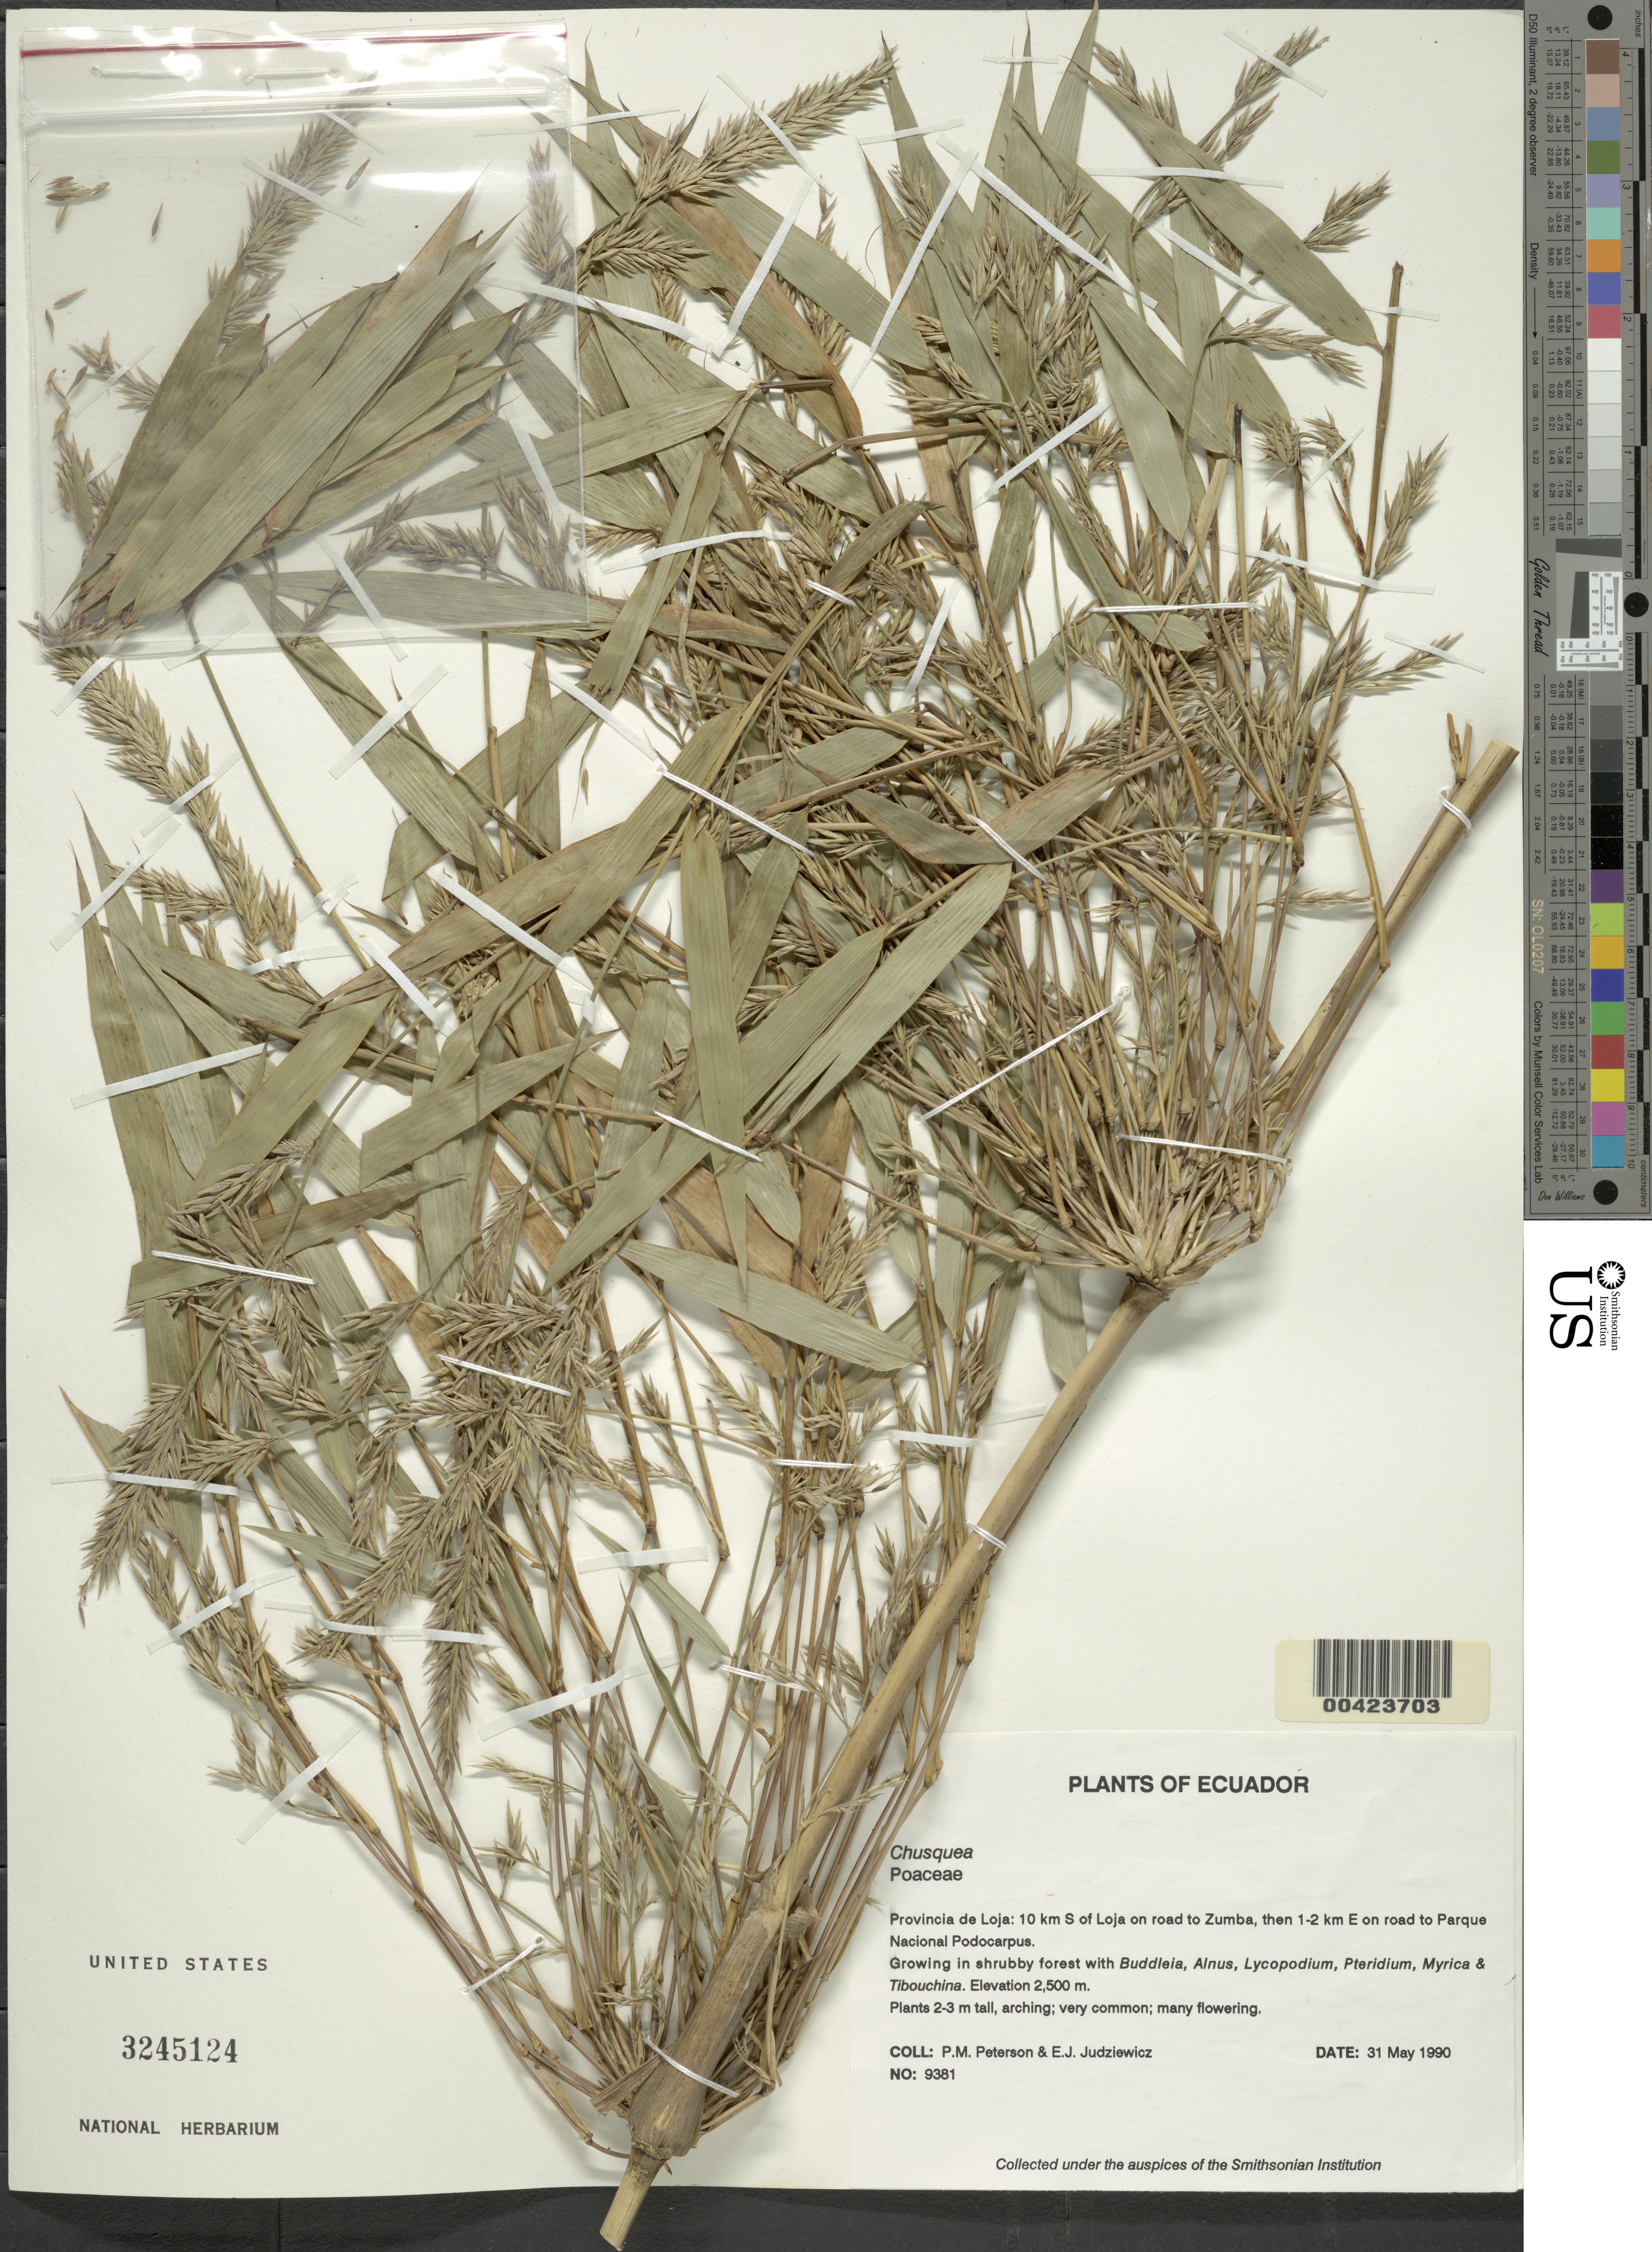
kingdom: Plantae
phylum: Tracheophyta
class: Liliopsida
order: Poales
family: Poaceae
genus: Chusquea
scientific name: Chusquea sp.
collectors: P. M. Peterson & E. J. Judziewicz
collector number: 09381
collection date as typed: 31 May 1990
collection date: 1990-05-31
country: Ecuador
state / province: Loja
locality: Loja, 10 km S of ; on road to Zumba, then 1-2 km e on road to Parque Nacional Podocarpus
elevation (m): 2500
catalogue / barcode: US 3245124